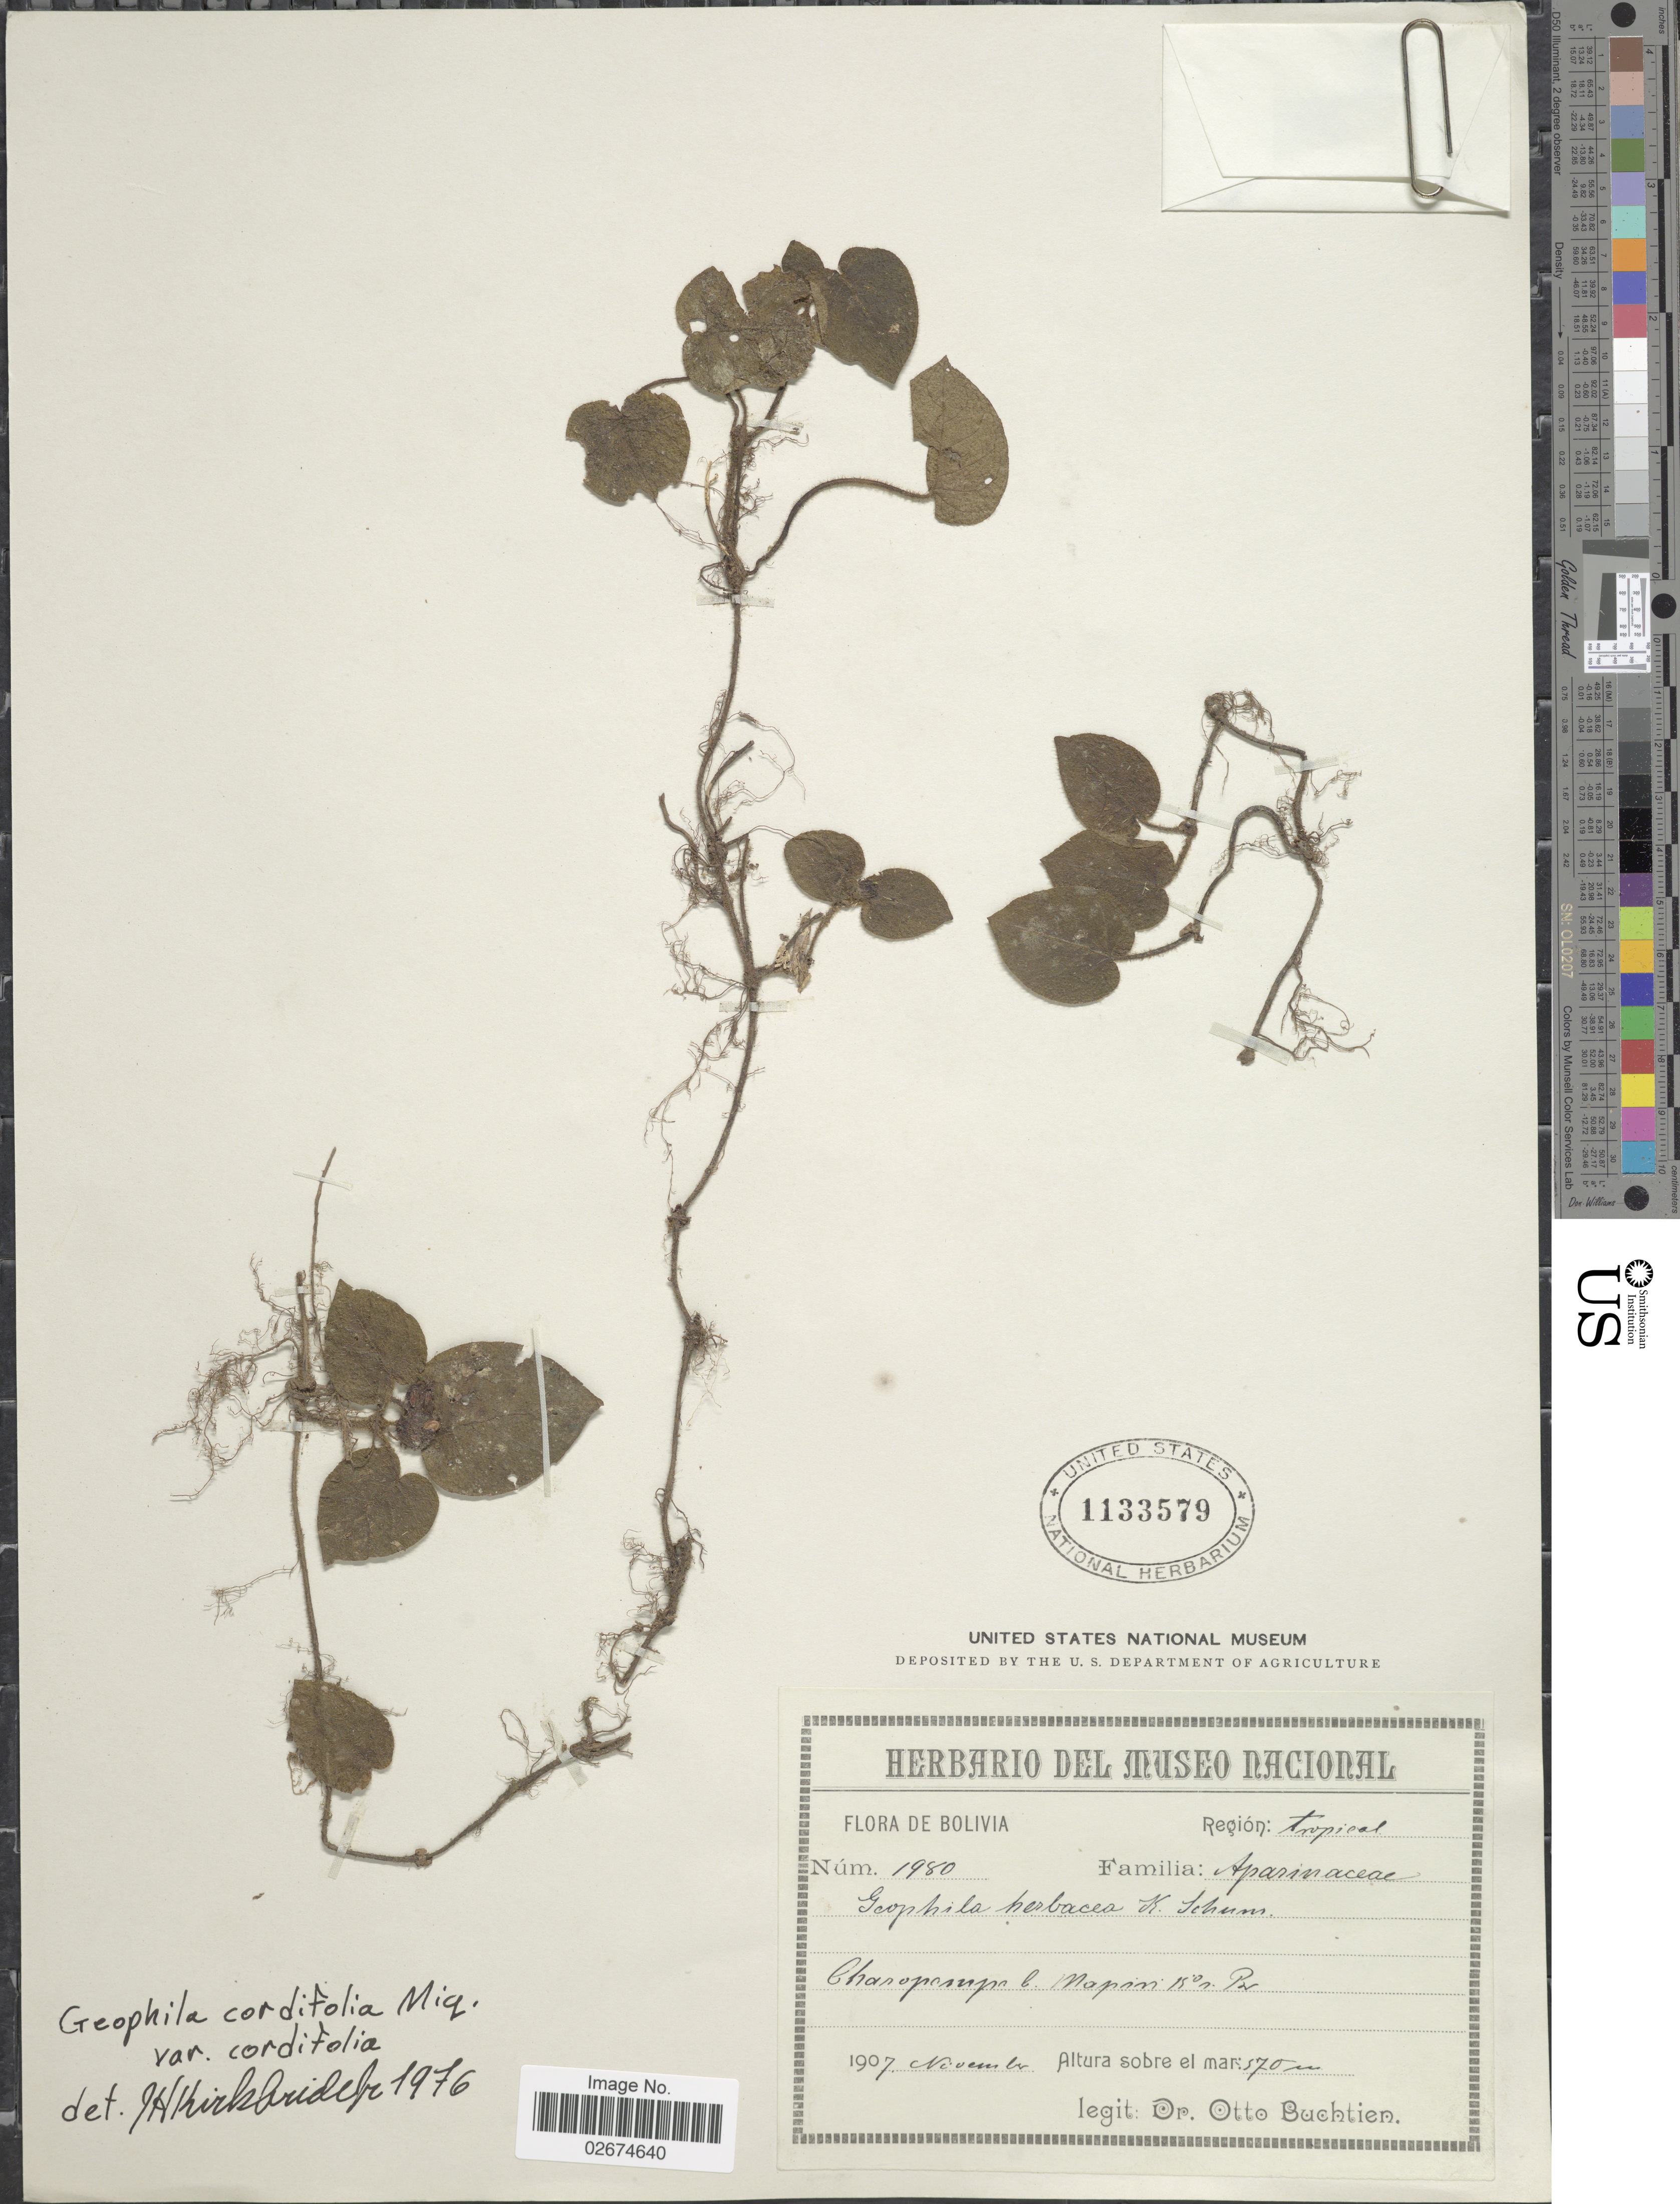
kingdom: Plantae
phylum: Tracheophyta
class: Magnoliopsida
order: Gentianales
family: Rubiaceae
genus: Geophila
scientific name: Geophila cordifolia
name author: Miq.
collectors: O. Buchtien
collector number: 1980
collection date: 1907-11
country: Bolivia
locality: Charopampa l. Mapiri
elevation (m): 570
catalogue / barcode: US 1133579